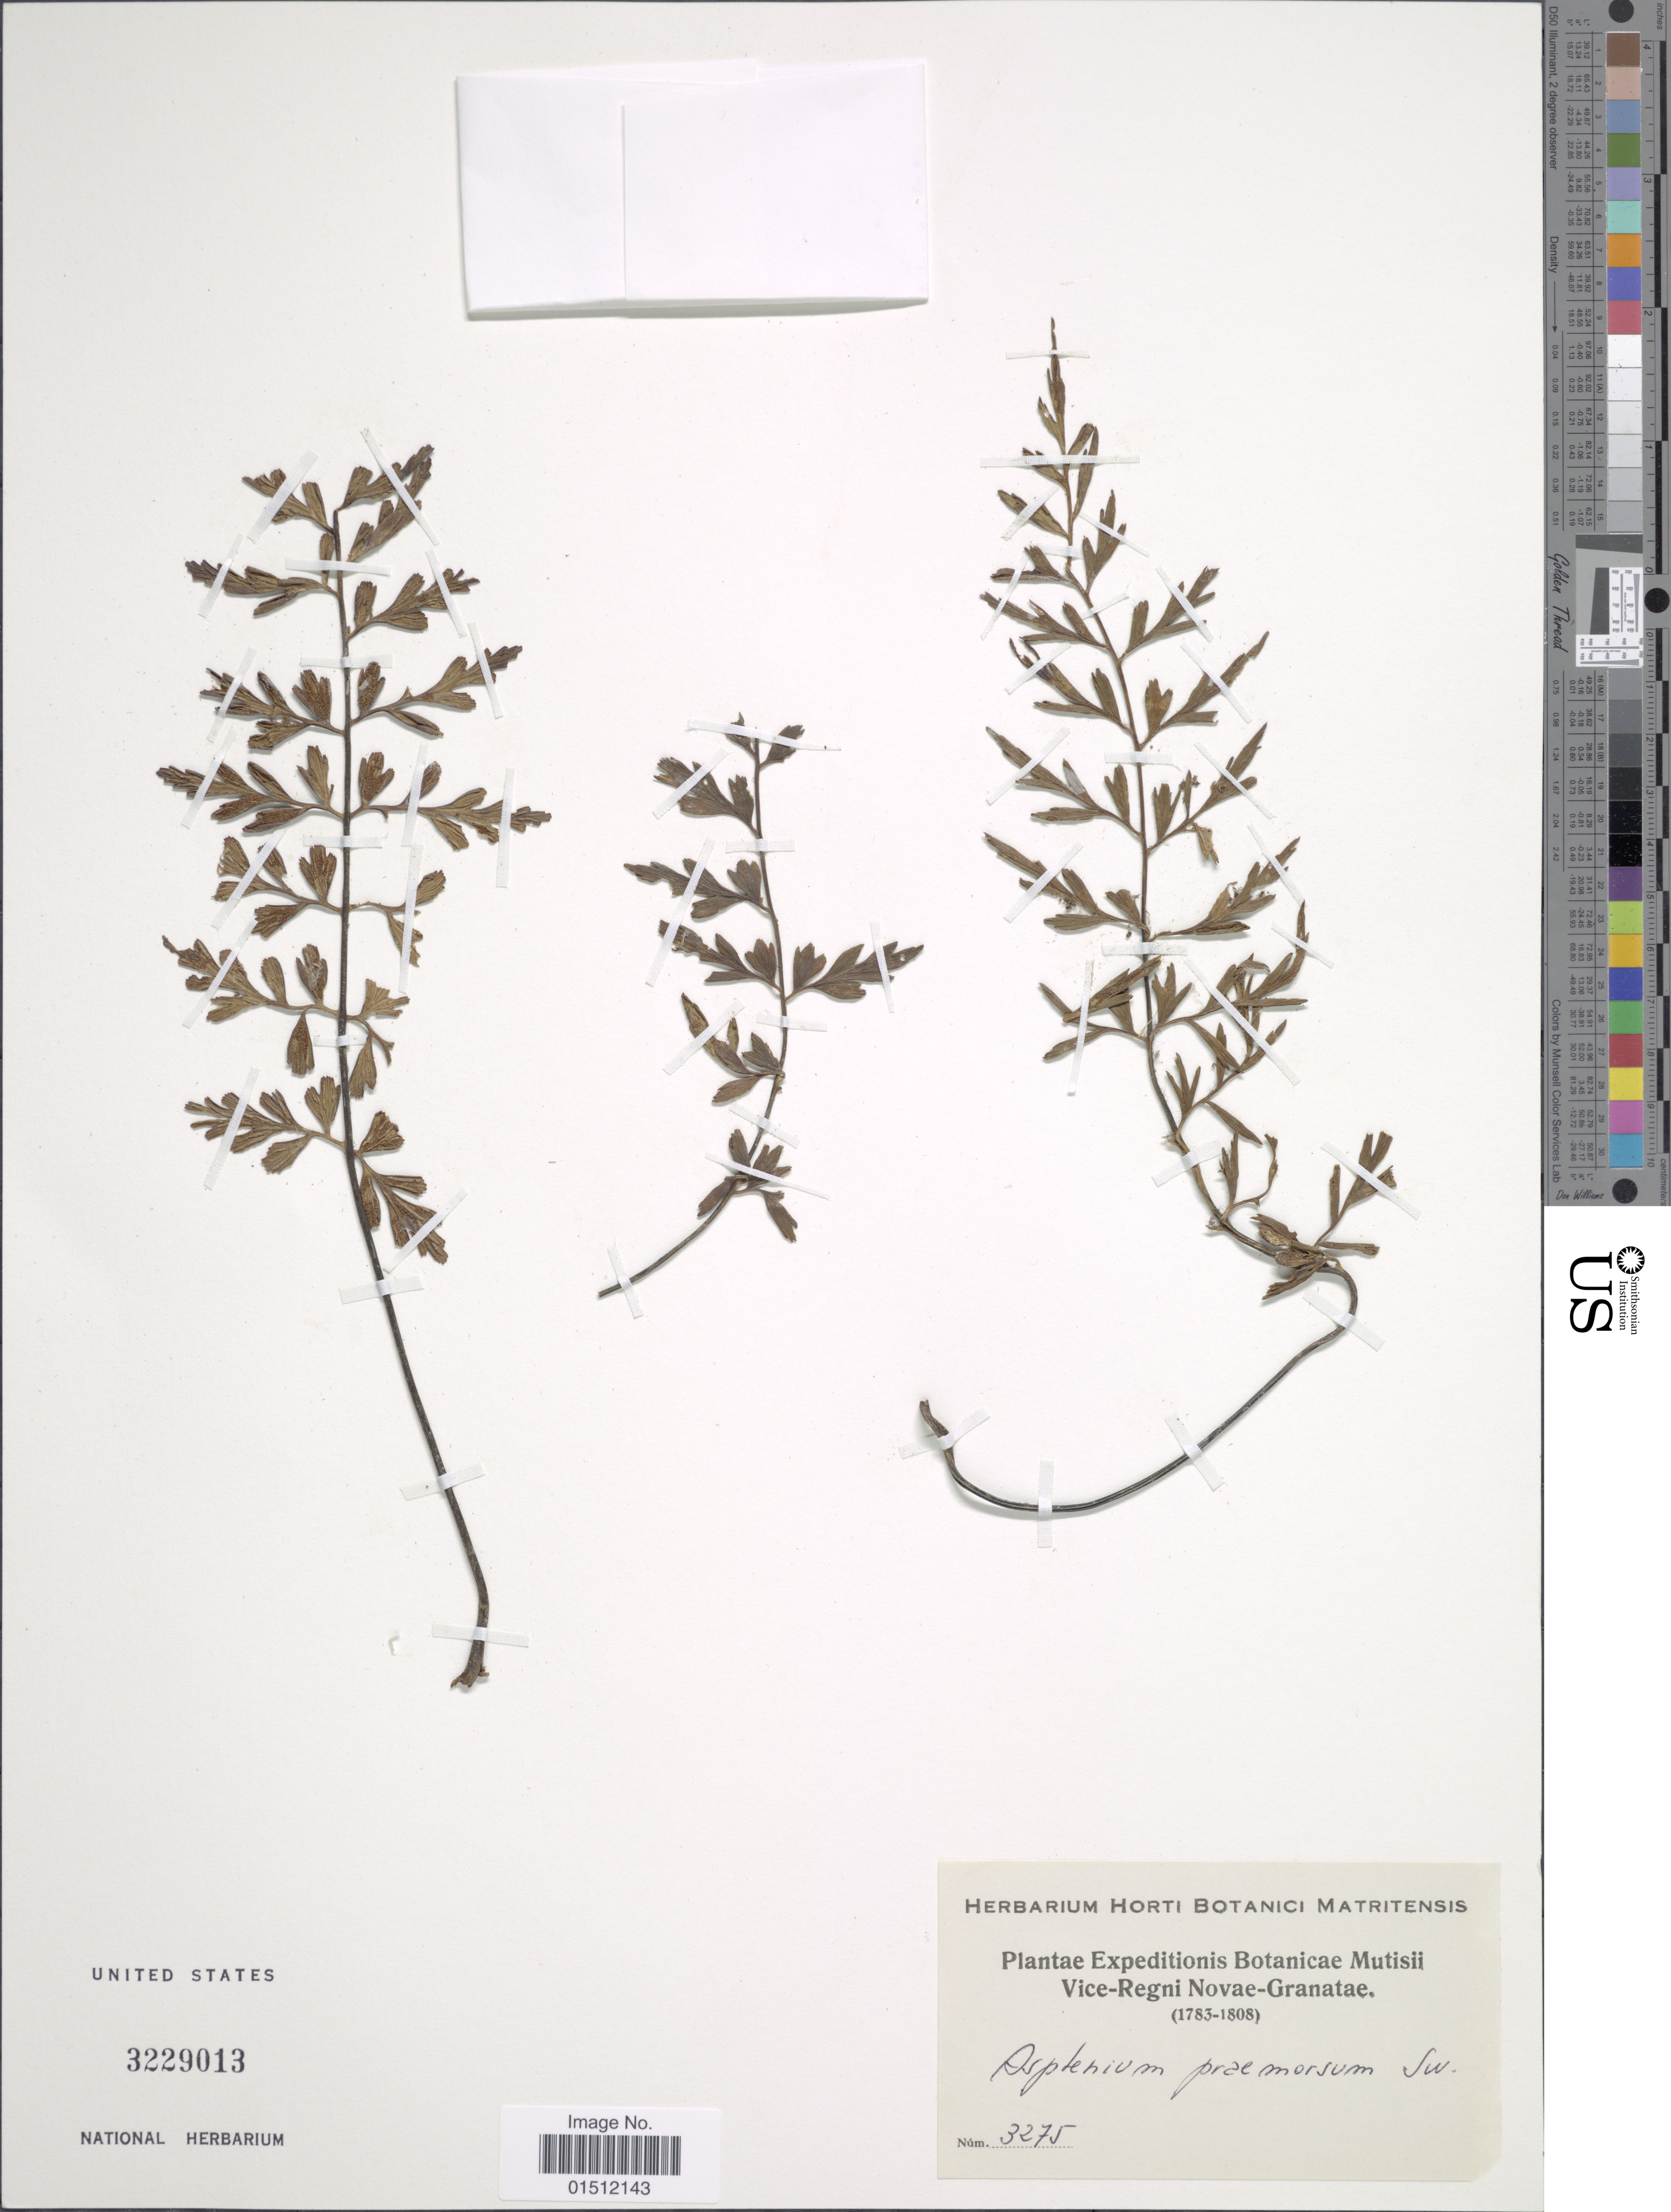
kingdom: Plantae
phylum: Tracheophyta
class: Polypodiopsida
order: Polypodiales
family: Aspleniaceae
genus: Asplenium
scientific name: Asplenium praemorsum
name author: Sw.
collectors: Herbarium Horti Botanici Matritensis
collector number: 3275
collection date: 1783/1808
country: Colombia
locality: Plantae Expeditionis Botanicae Mutisii Vice-Regni Novae-Granatae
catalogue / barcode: US 3229013